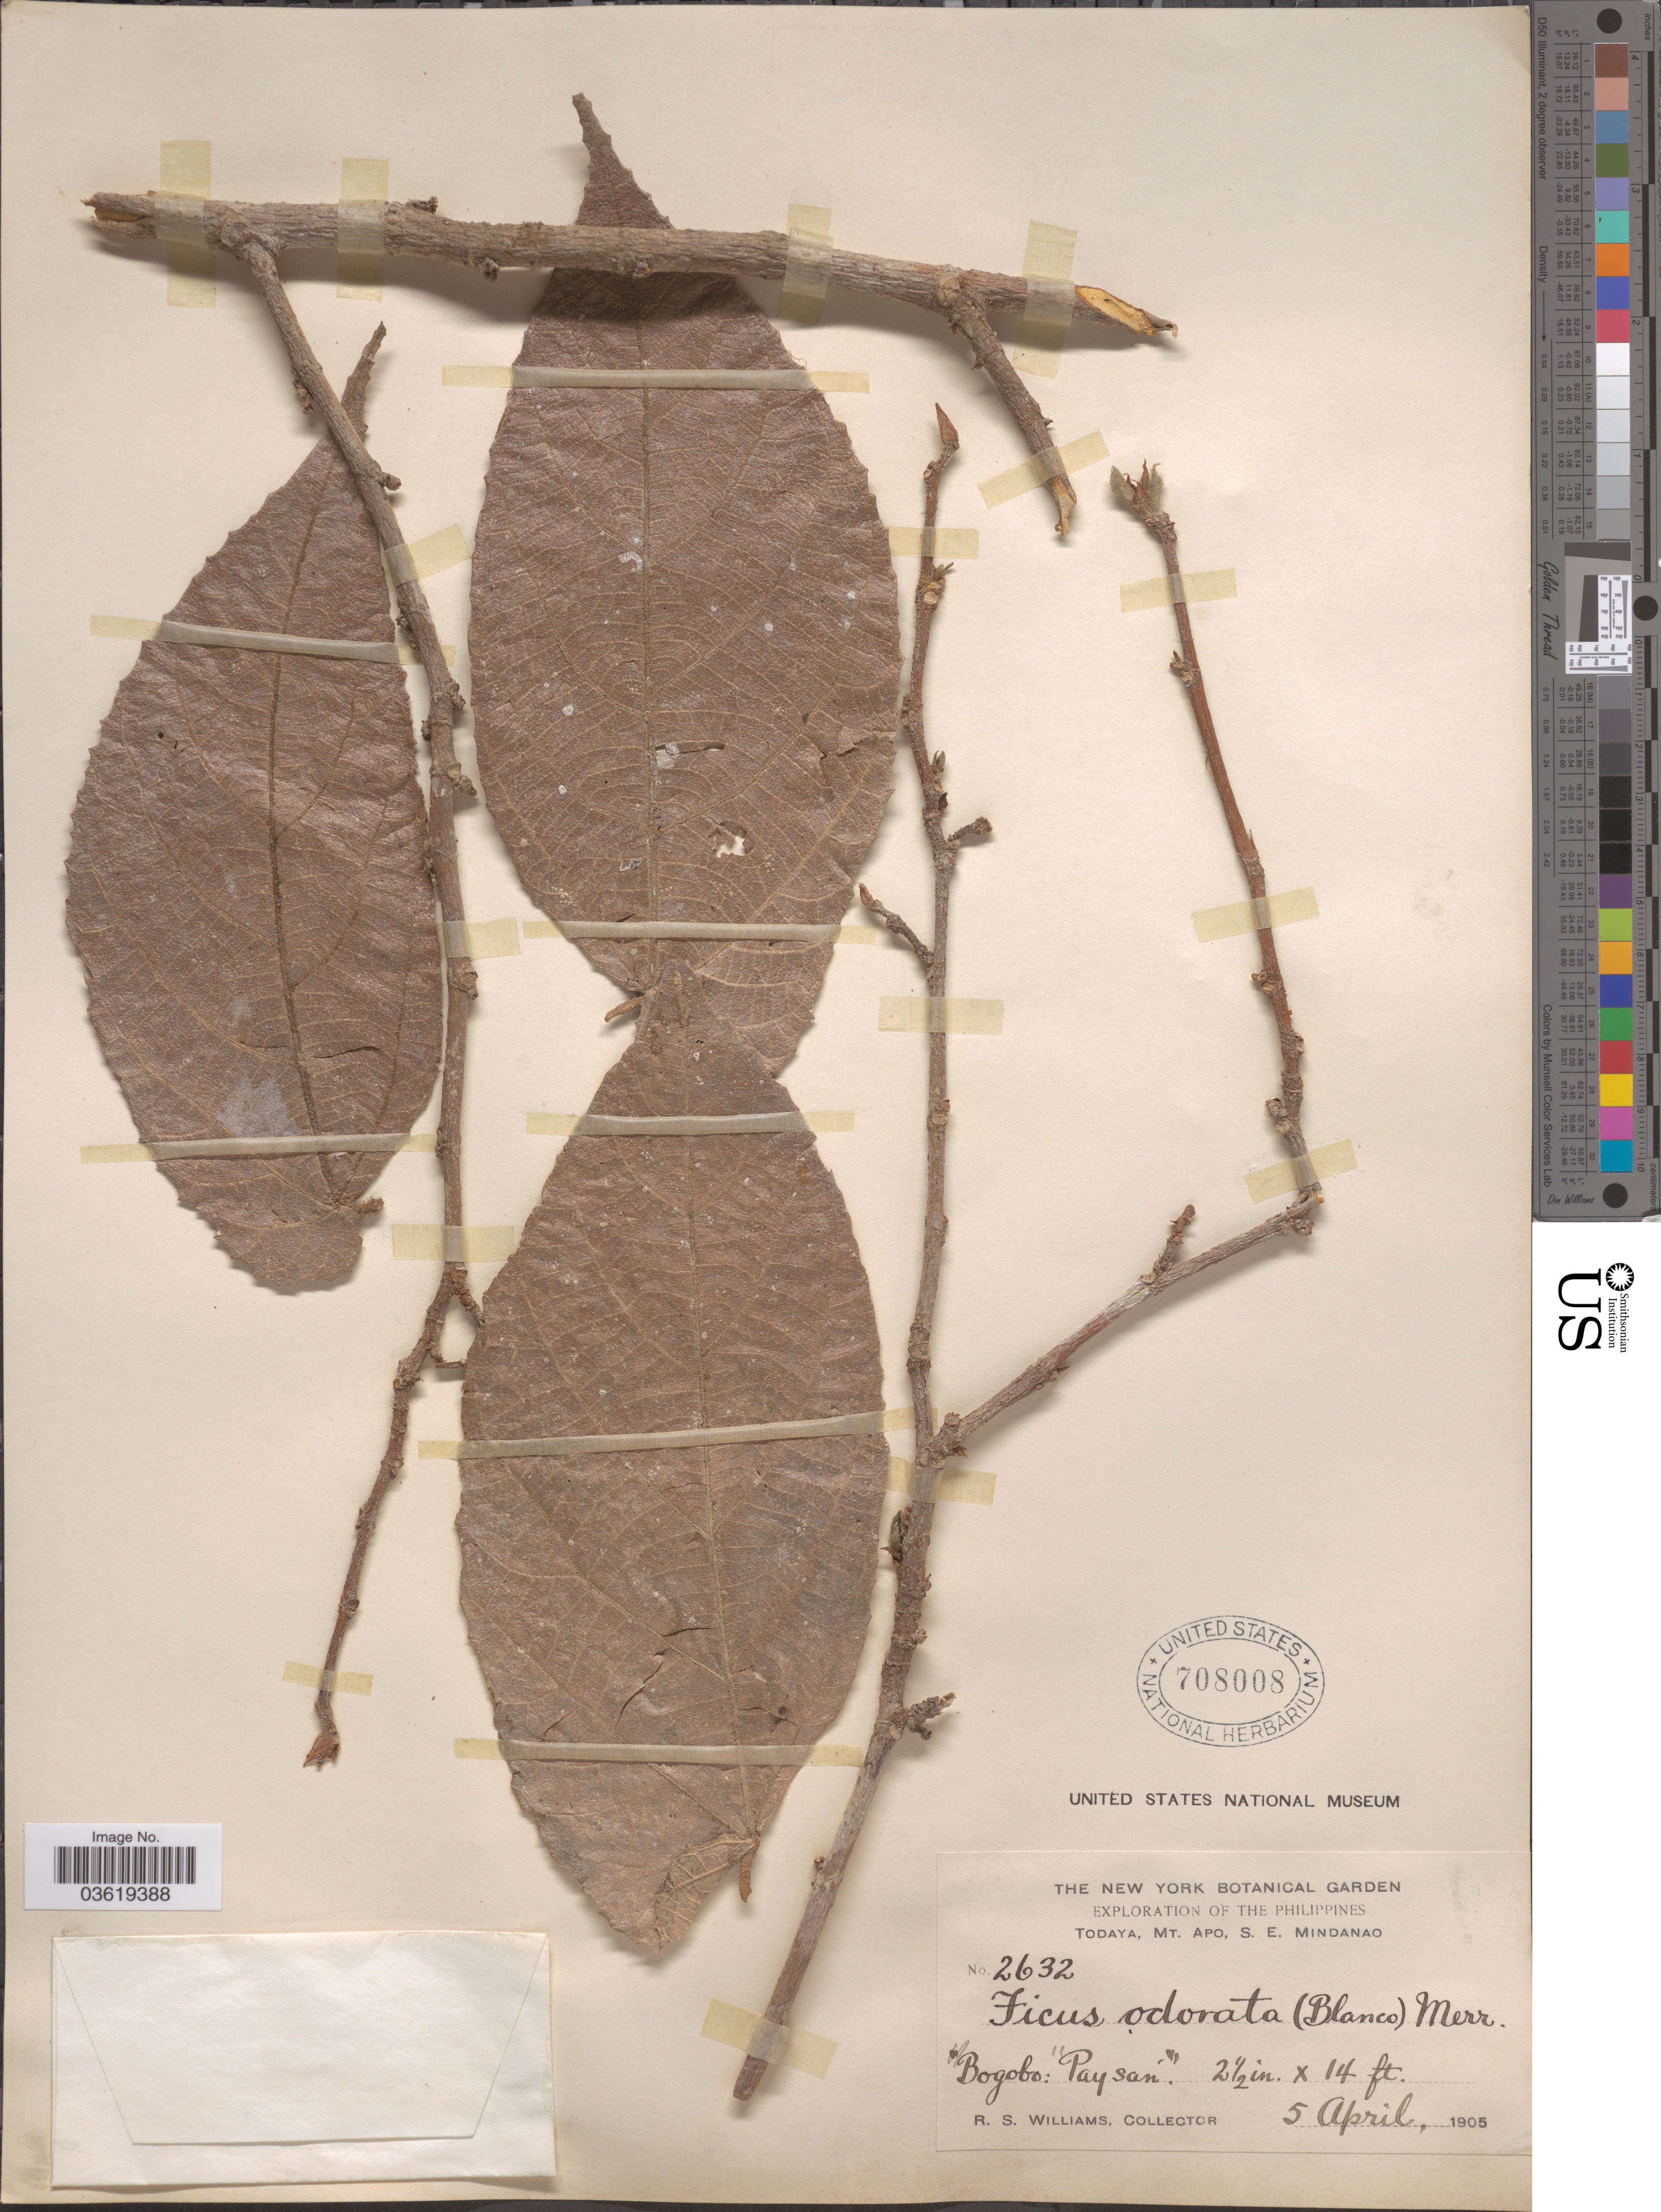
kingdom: Plantae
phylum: Tracheophyta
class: Magnoliopsida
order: Rosales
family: Moraceae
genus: Ficus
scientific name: Ficus odorata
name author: (Blanco) Merr.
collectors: R. S. Williams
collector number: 2632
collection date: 1905-04-05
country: Philippines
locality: Todaya, Mt. Apo, S.E. Mindanao. Bogobo: Pay san.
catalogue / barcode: US 708008